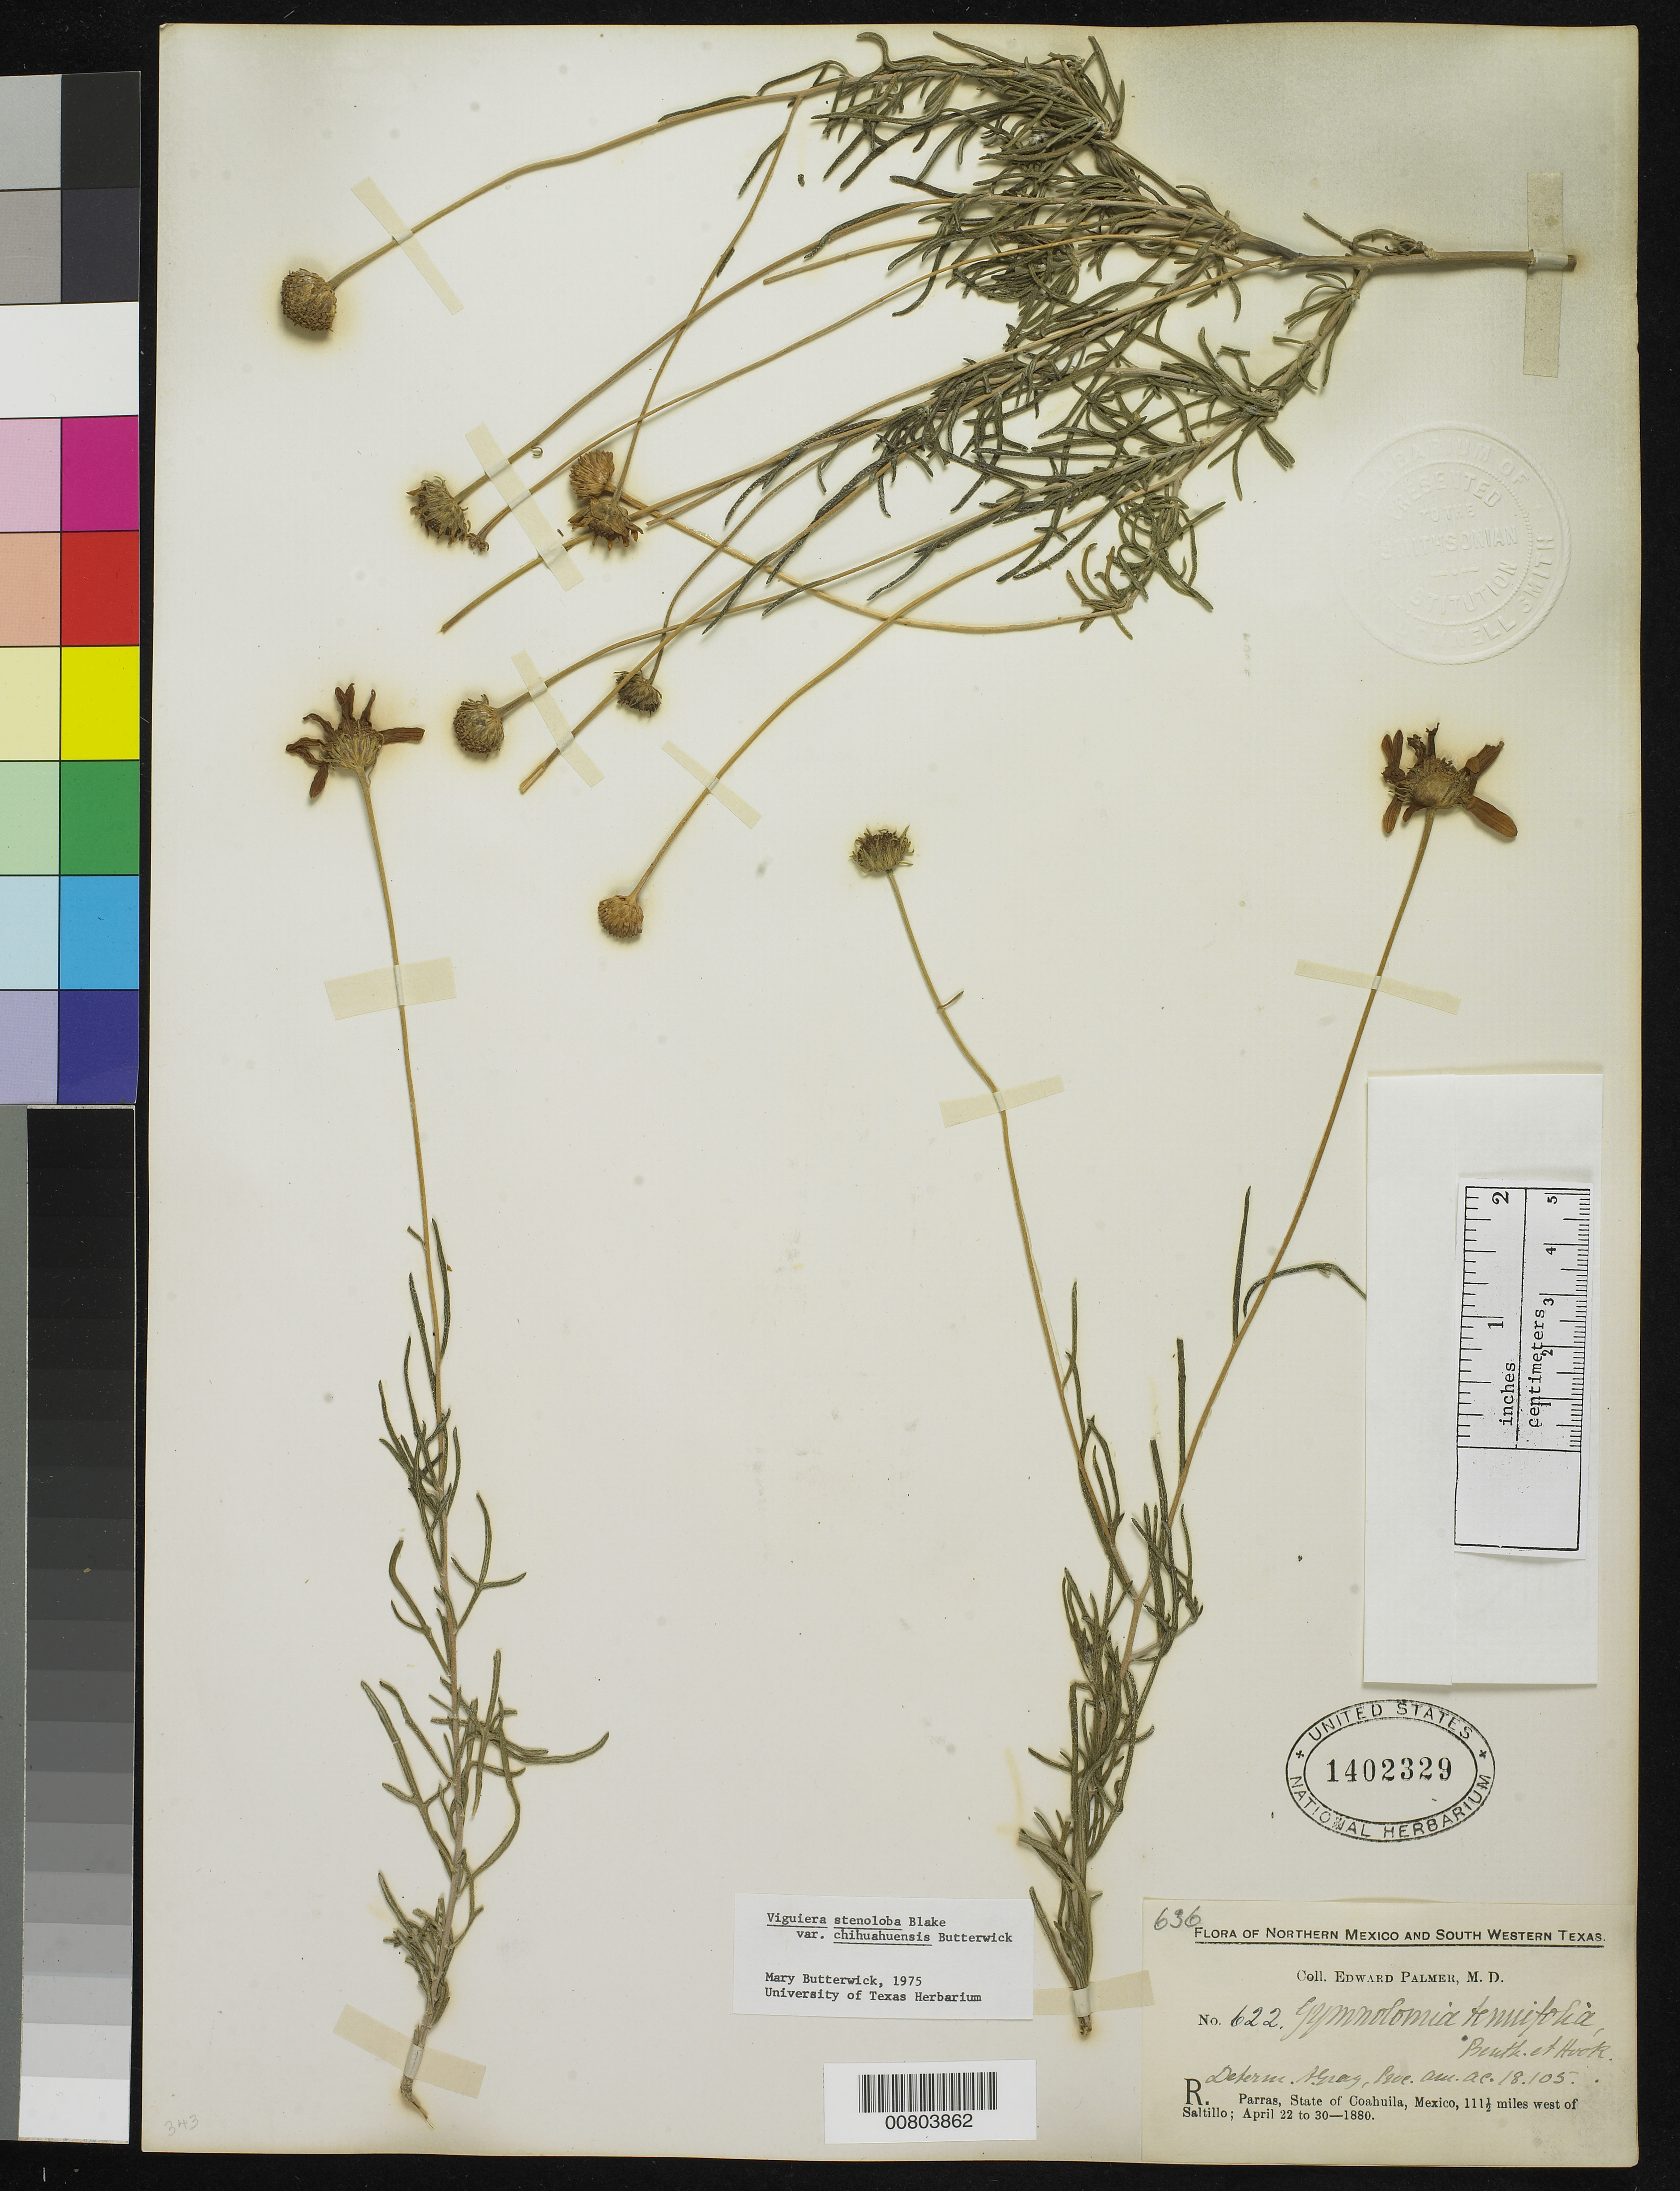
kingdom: Plantae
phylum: Tracheophyta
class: Magnoliopsida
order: Asterales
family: Asteraceae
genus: Viguiera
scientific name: Viguiera stenoloba var. chihuahuensis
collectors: E. Palmer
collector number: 622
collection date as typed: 22 Apr 1880 to 30 Apr 1880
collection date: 1880-04-22/1880-04-30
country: Mexico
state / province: Coahuila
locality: R. Parras, Coahuila 111½ miles west of Saltillo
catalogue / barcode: US 1402329